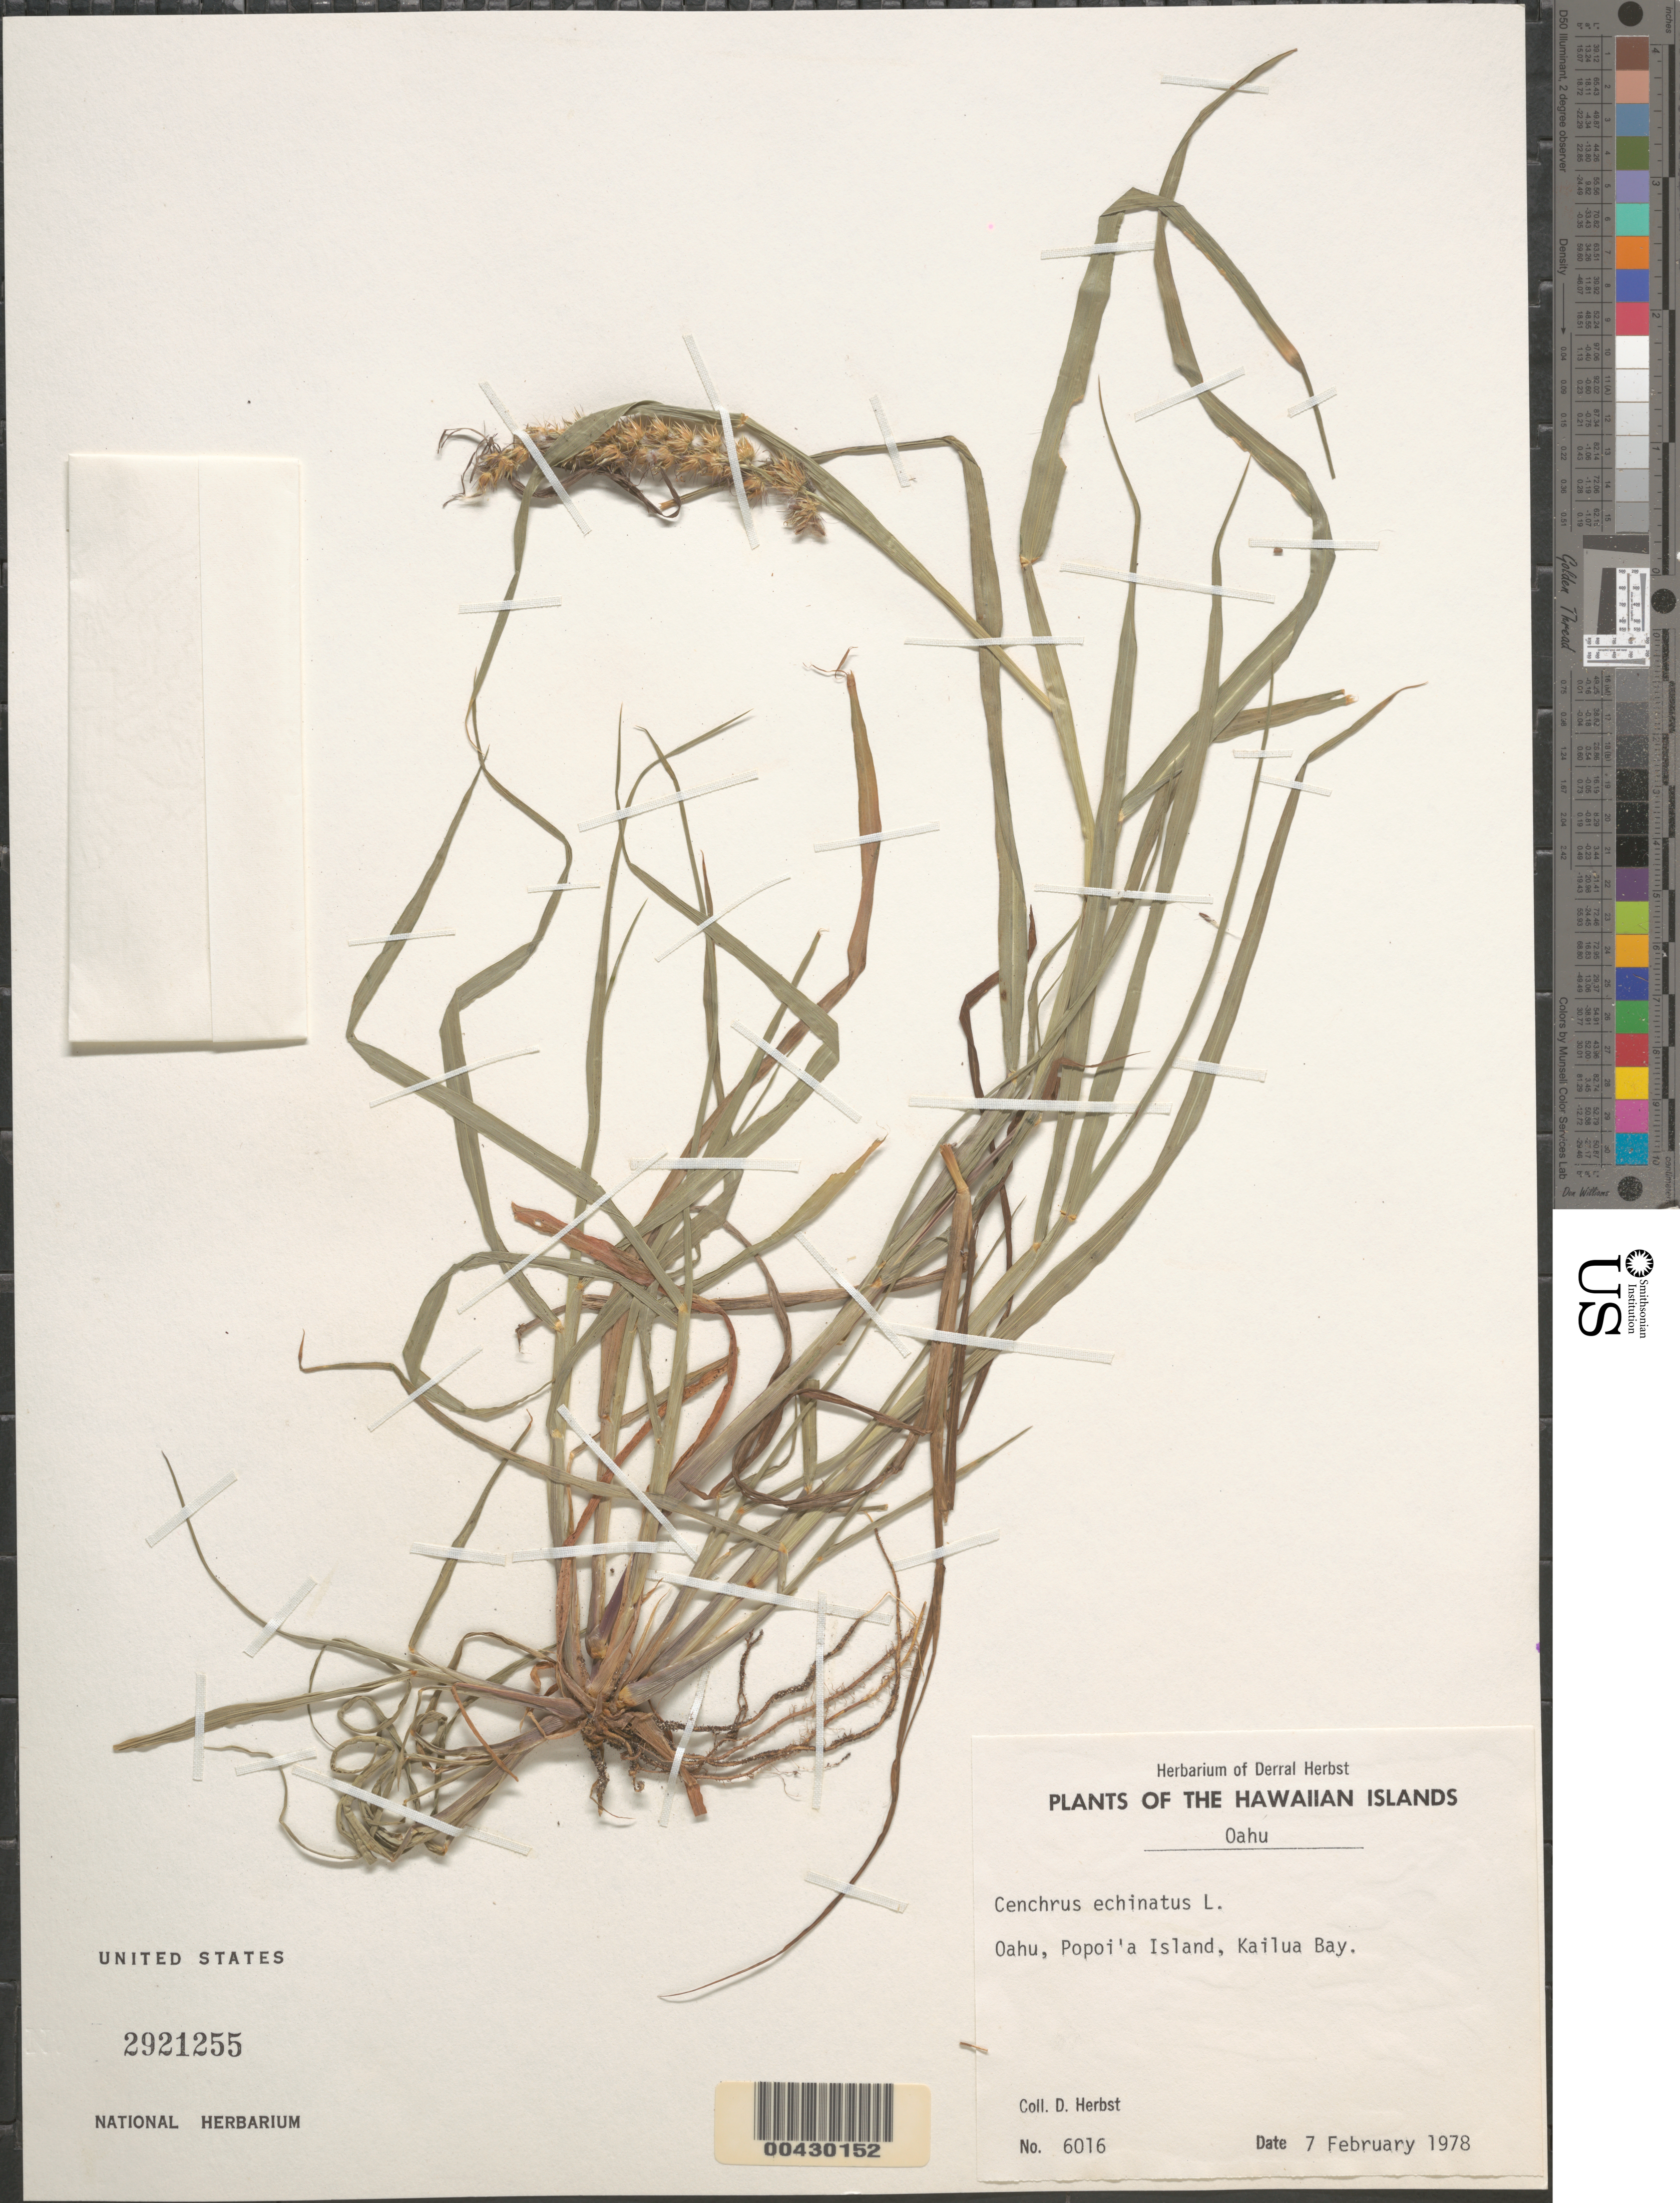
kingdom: Plantae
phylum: Tracheophyta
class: Liliopsida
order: Poales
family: Poaceae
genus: Cenchrus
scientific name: Cenchrus echinatus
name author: L.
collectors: D. R. Herbst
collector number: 6016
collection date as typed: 7 Feb 1978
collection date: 1978-02-07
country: United States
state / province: Hawaii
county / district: Honolulu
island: Oahu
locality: Popoi'a Island, Kailua Bay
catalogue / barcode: US 2921255